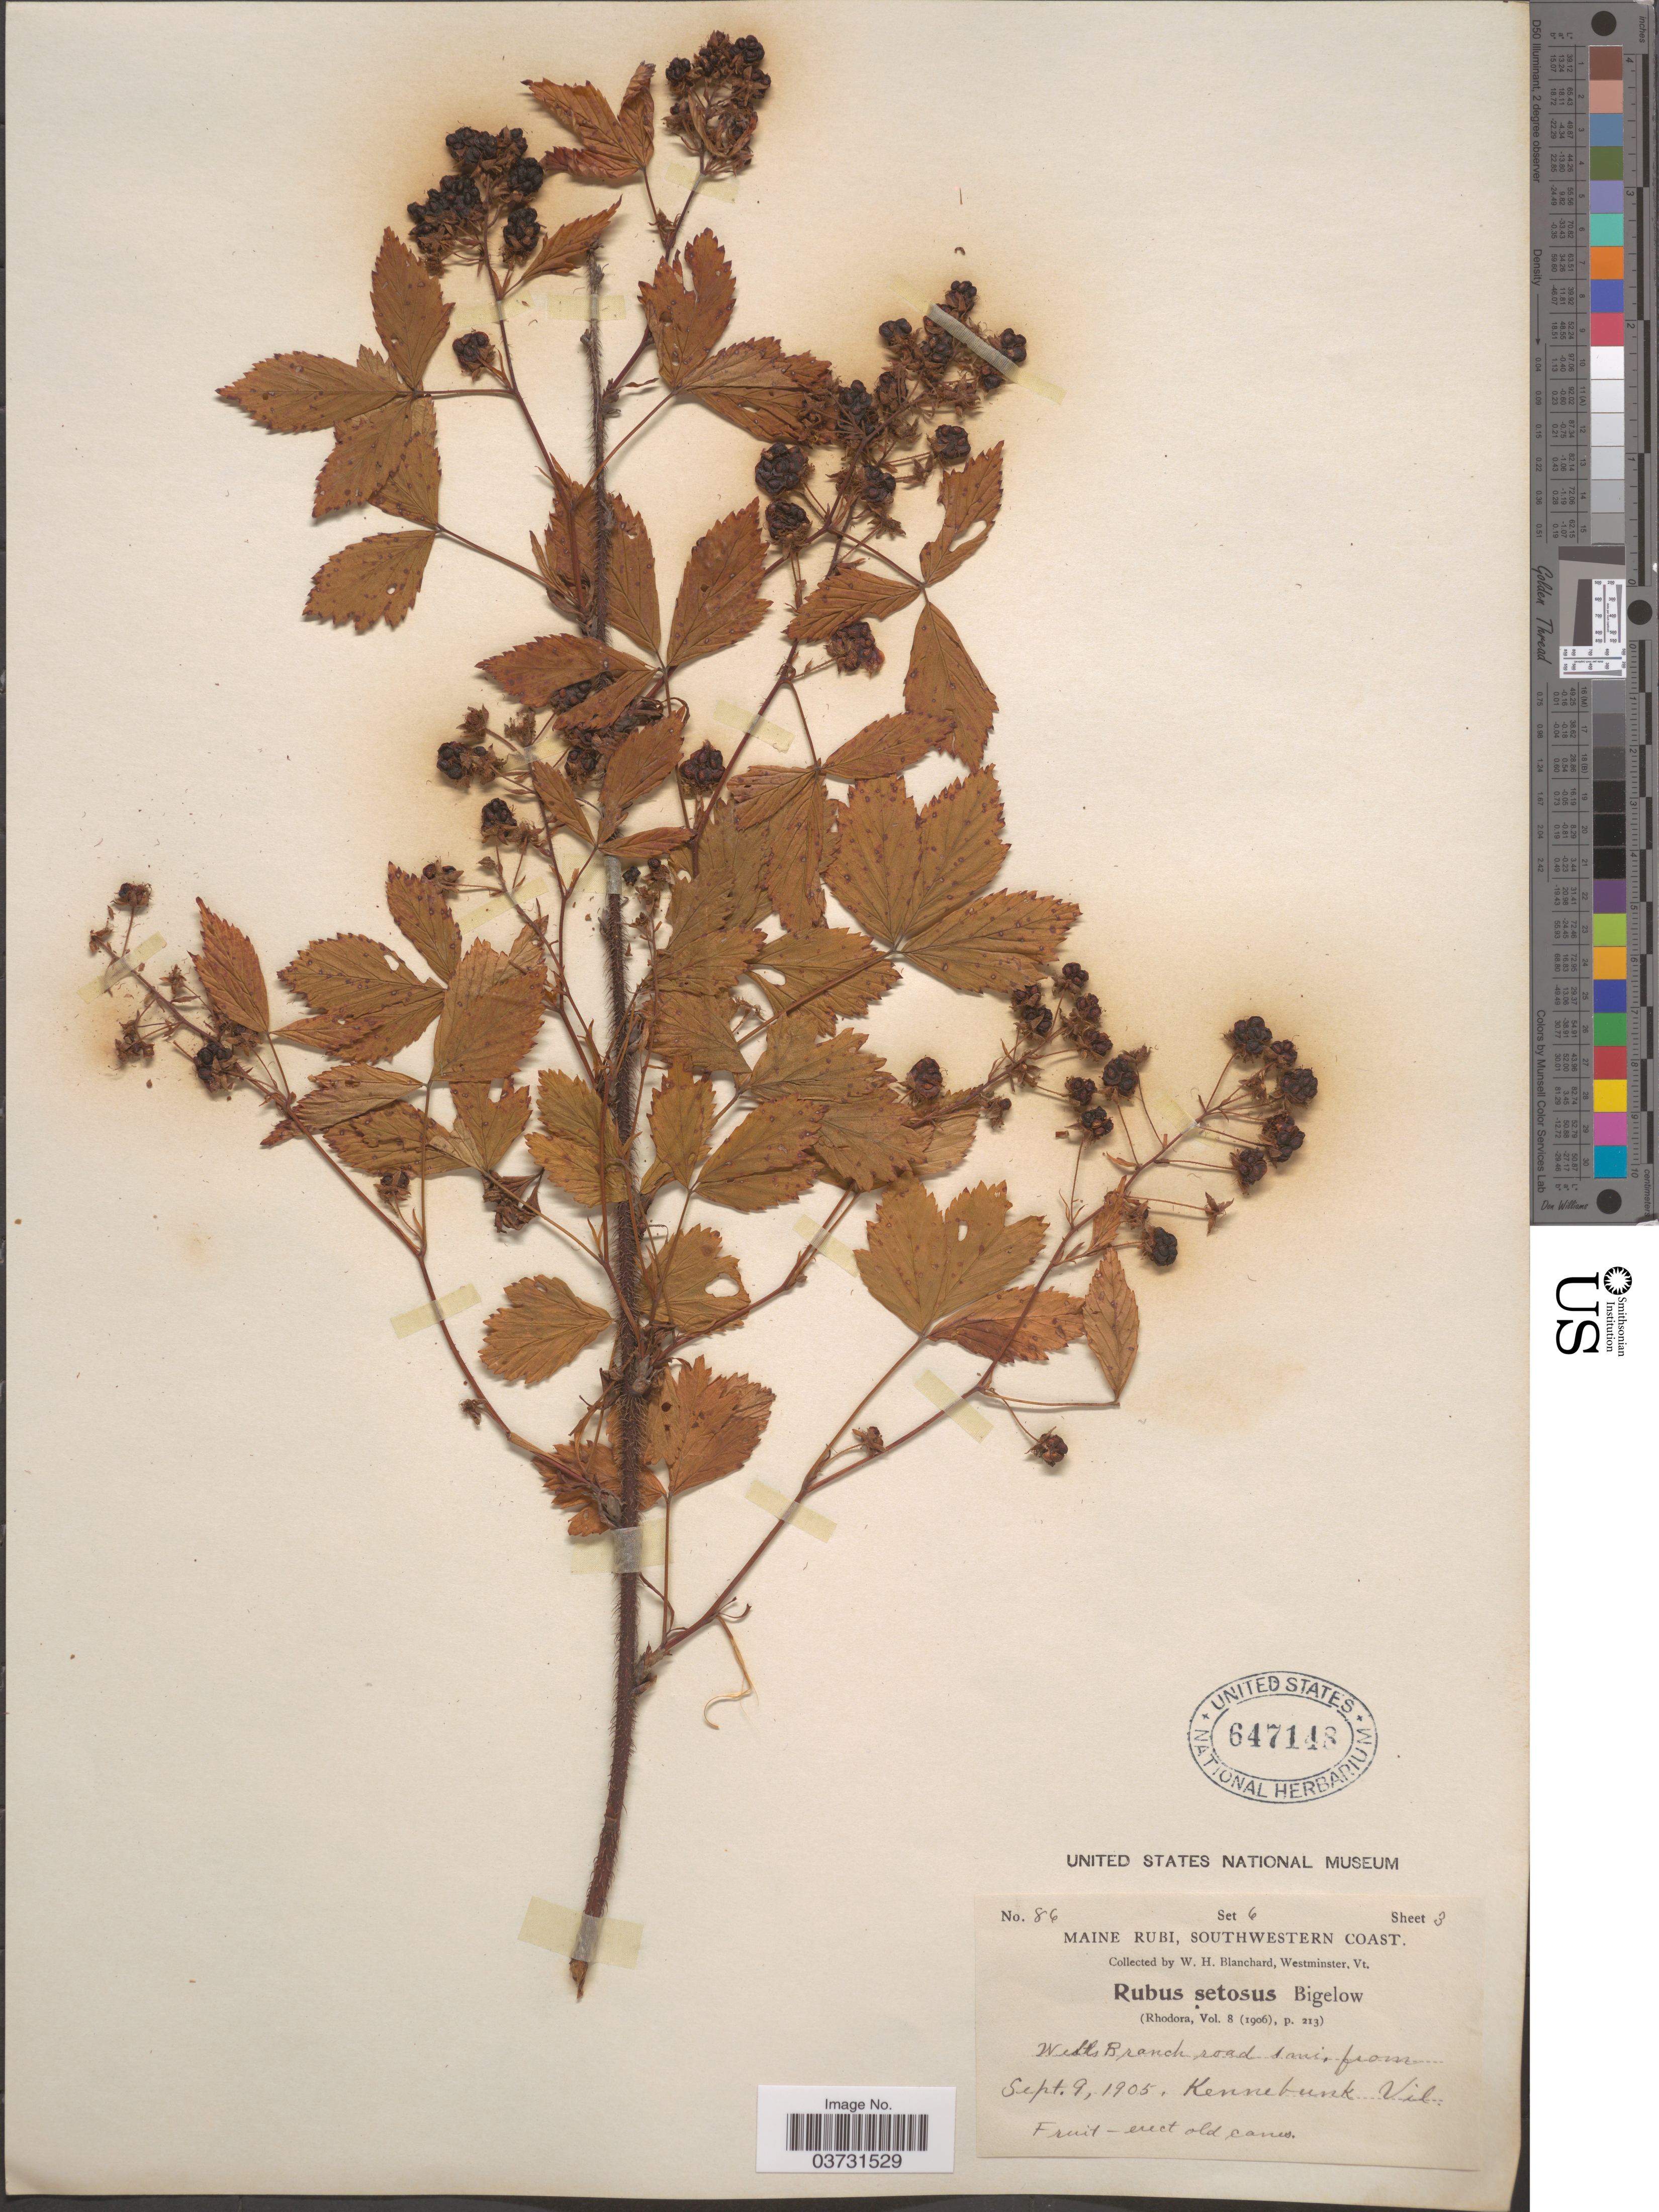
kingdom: Plantae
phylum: Tracheophyta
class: Magnoliopsida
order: Rosales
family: Rosaceae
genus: Rubus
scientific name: Rubus nigricans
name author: Rydb. in Britton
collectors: W. H. Blanchard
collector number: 86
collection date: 1905-09-09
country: United States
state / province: Maine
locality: Maine, Southwestern Coast. Wells Branch road 1 mi. from Kennebunk Vil.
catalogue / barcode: US 647148